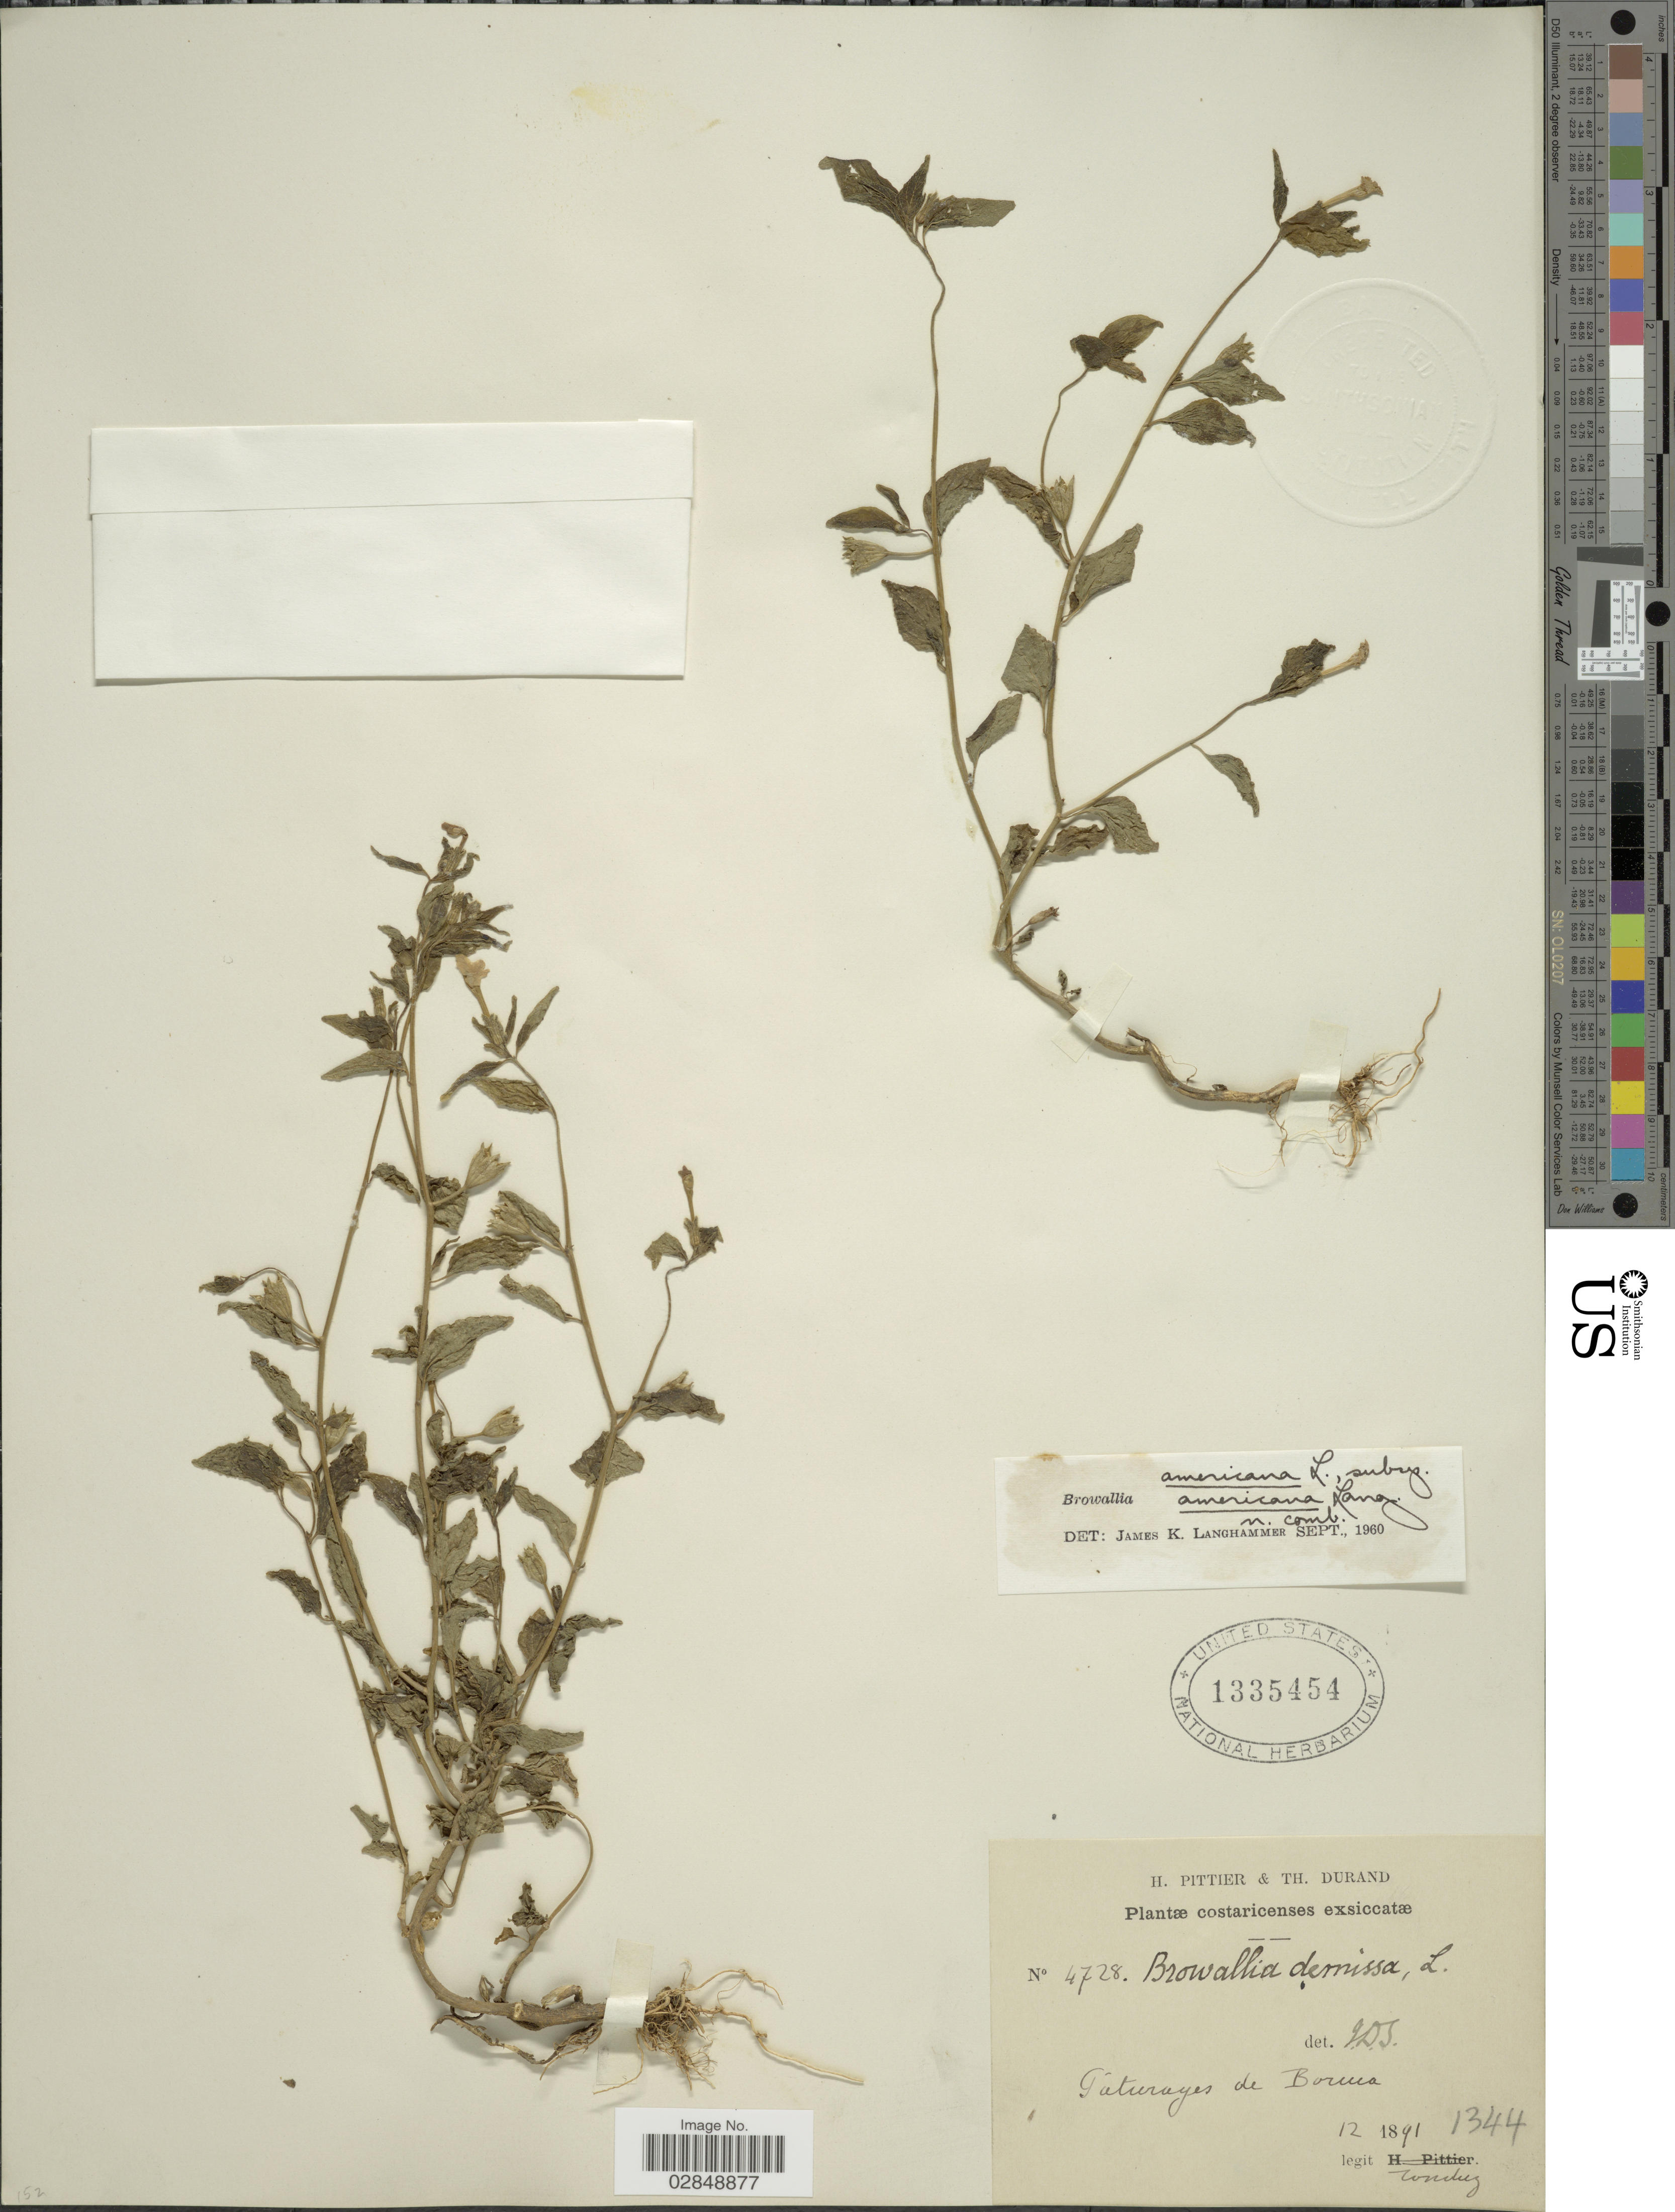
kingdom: Plantae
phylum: Tracheophyta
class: Magnoliopsida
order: Solanales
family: Solanaceae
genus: Browallia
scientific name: Browallia americana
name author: L.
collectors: Tonduz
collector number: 4728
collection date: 1891-12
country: Costa Rica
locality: Páturages de Boruca.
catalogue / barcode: US 1335454